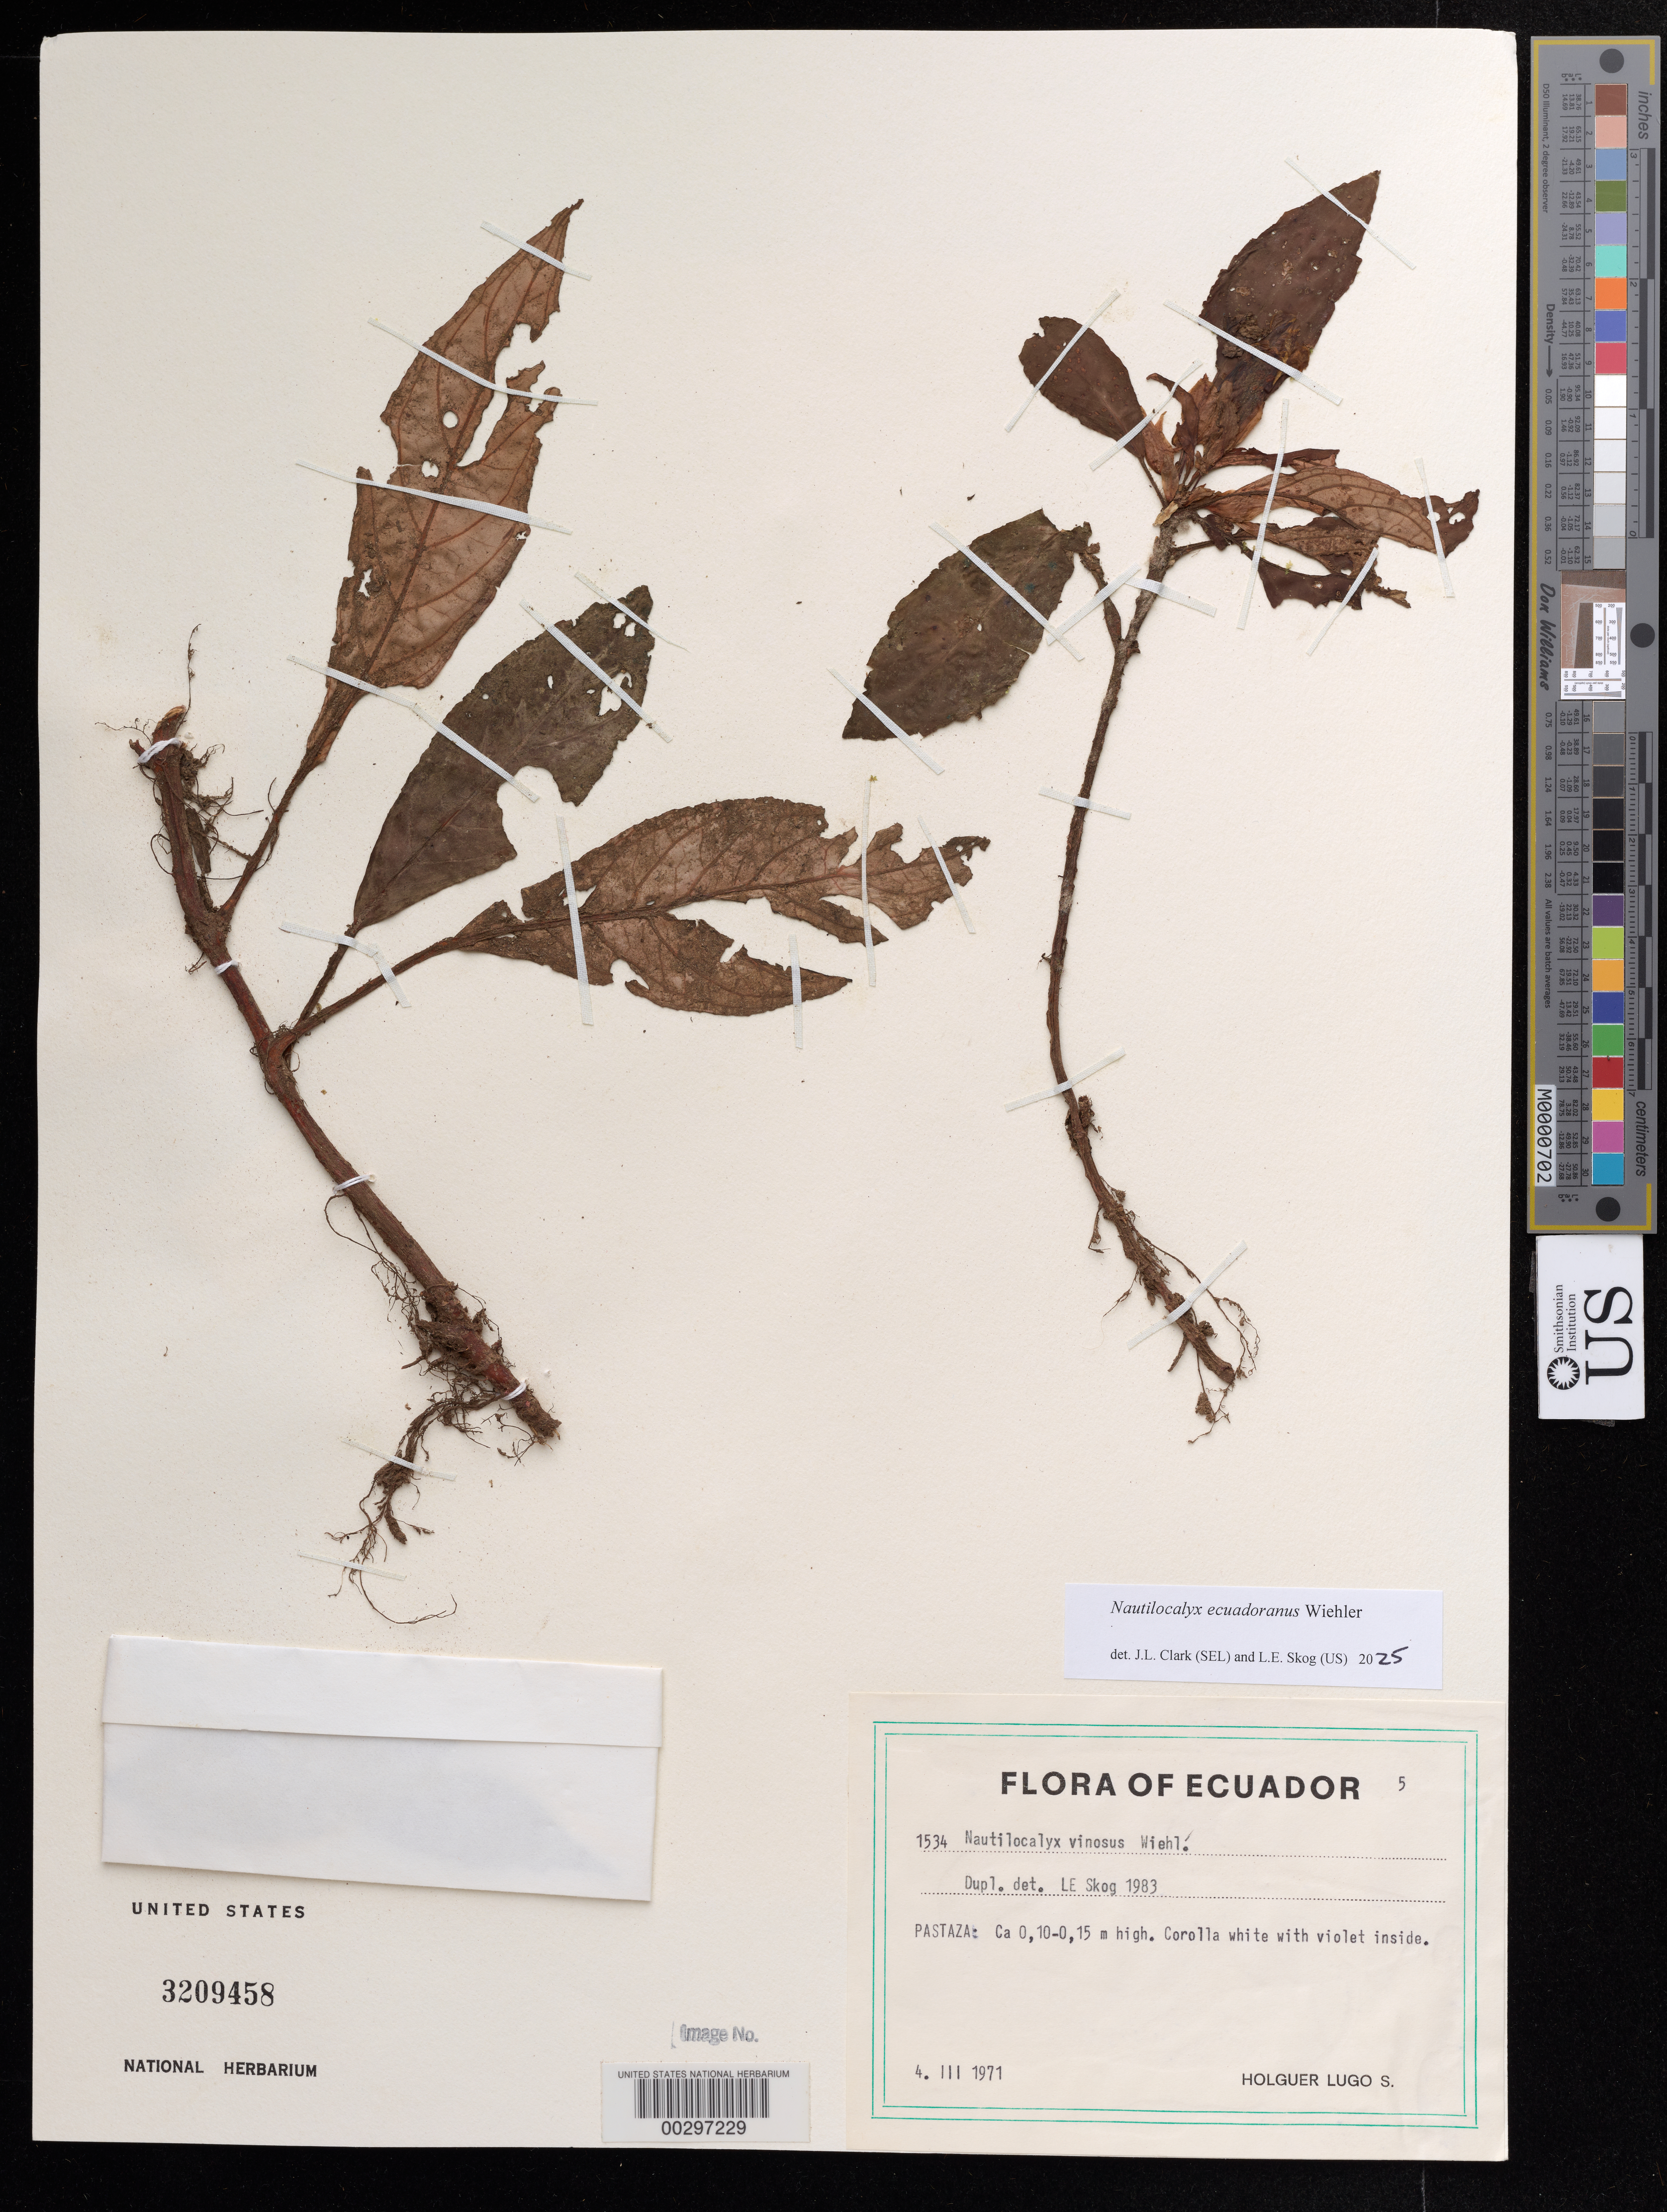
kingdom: Plantae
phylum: Tracheophyta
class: Magnoliopsida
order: Lamiales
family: Gesneriaceae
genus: Nautilocalyx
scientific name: Nautilocalyx ecuadoranus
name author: Wiehler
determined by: Clark, J. L.; Skog, Laurence E.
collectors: H. Lugo S.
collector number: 1534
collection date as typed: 04 Mar 1971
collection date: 1971-03-04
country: Ecuador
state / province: Pastaza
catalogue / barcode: US 3209458